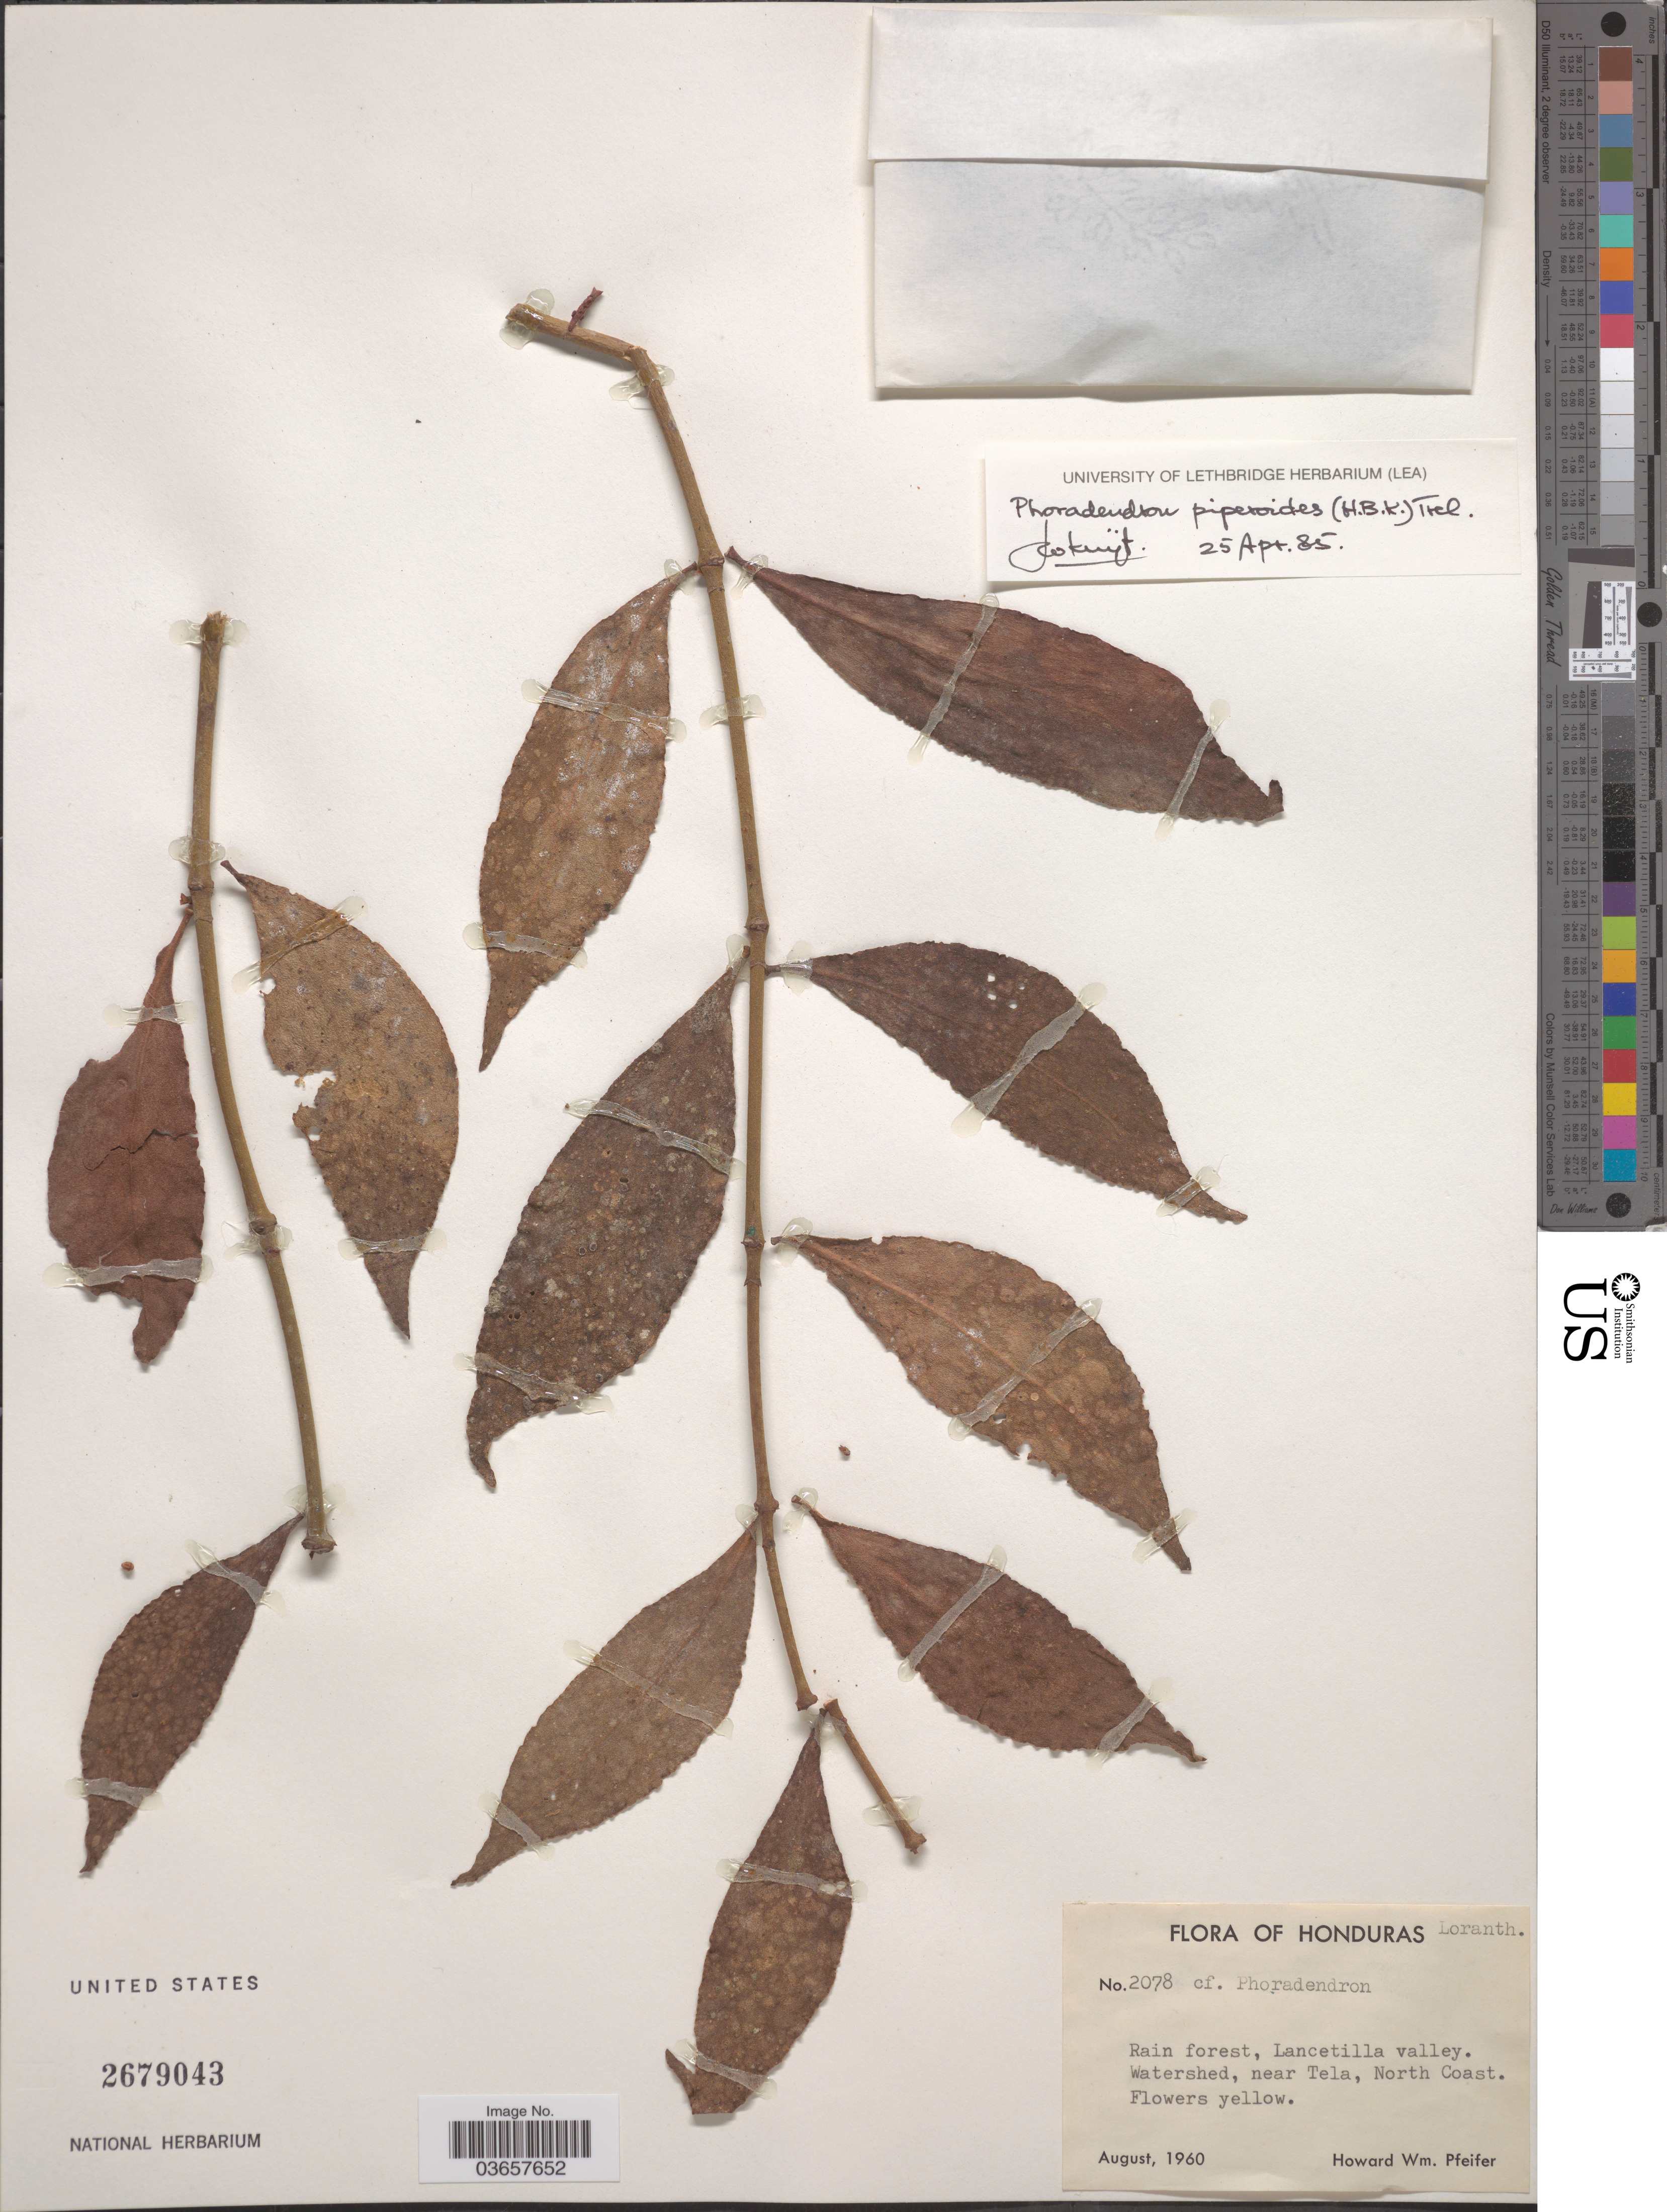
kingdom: Plantae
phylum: Tracheophyta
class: Magnoliopsida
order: Santalales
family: Viscaceae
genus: Phoradendron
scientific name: Phoradendron piperoides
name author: (Kunth) Trel.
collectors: H. W. Pfeifer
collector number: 2078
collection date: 1960-08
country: Honduras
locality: Lancetilla valley. Watershed, near Tela, North Coast.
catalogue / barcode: US 2679043